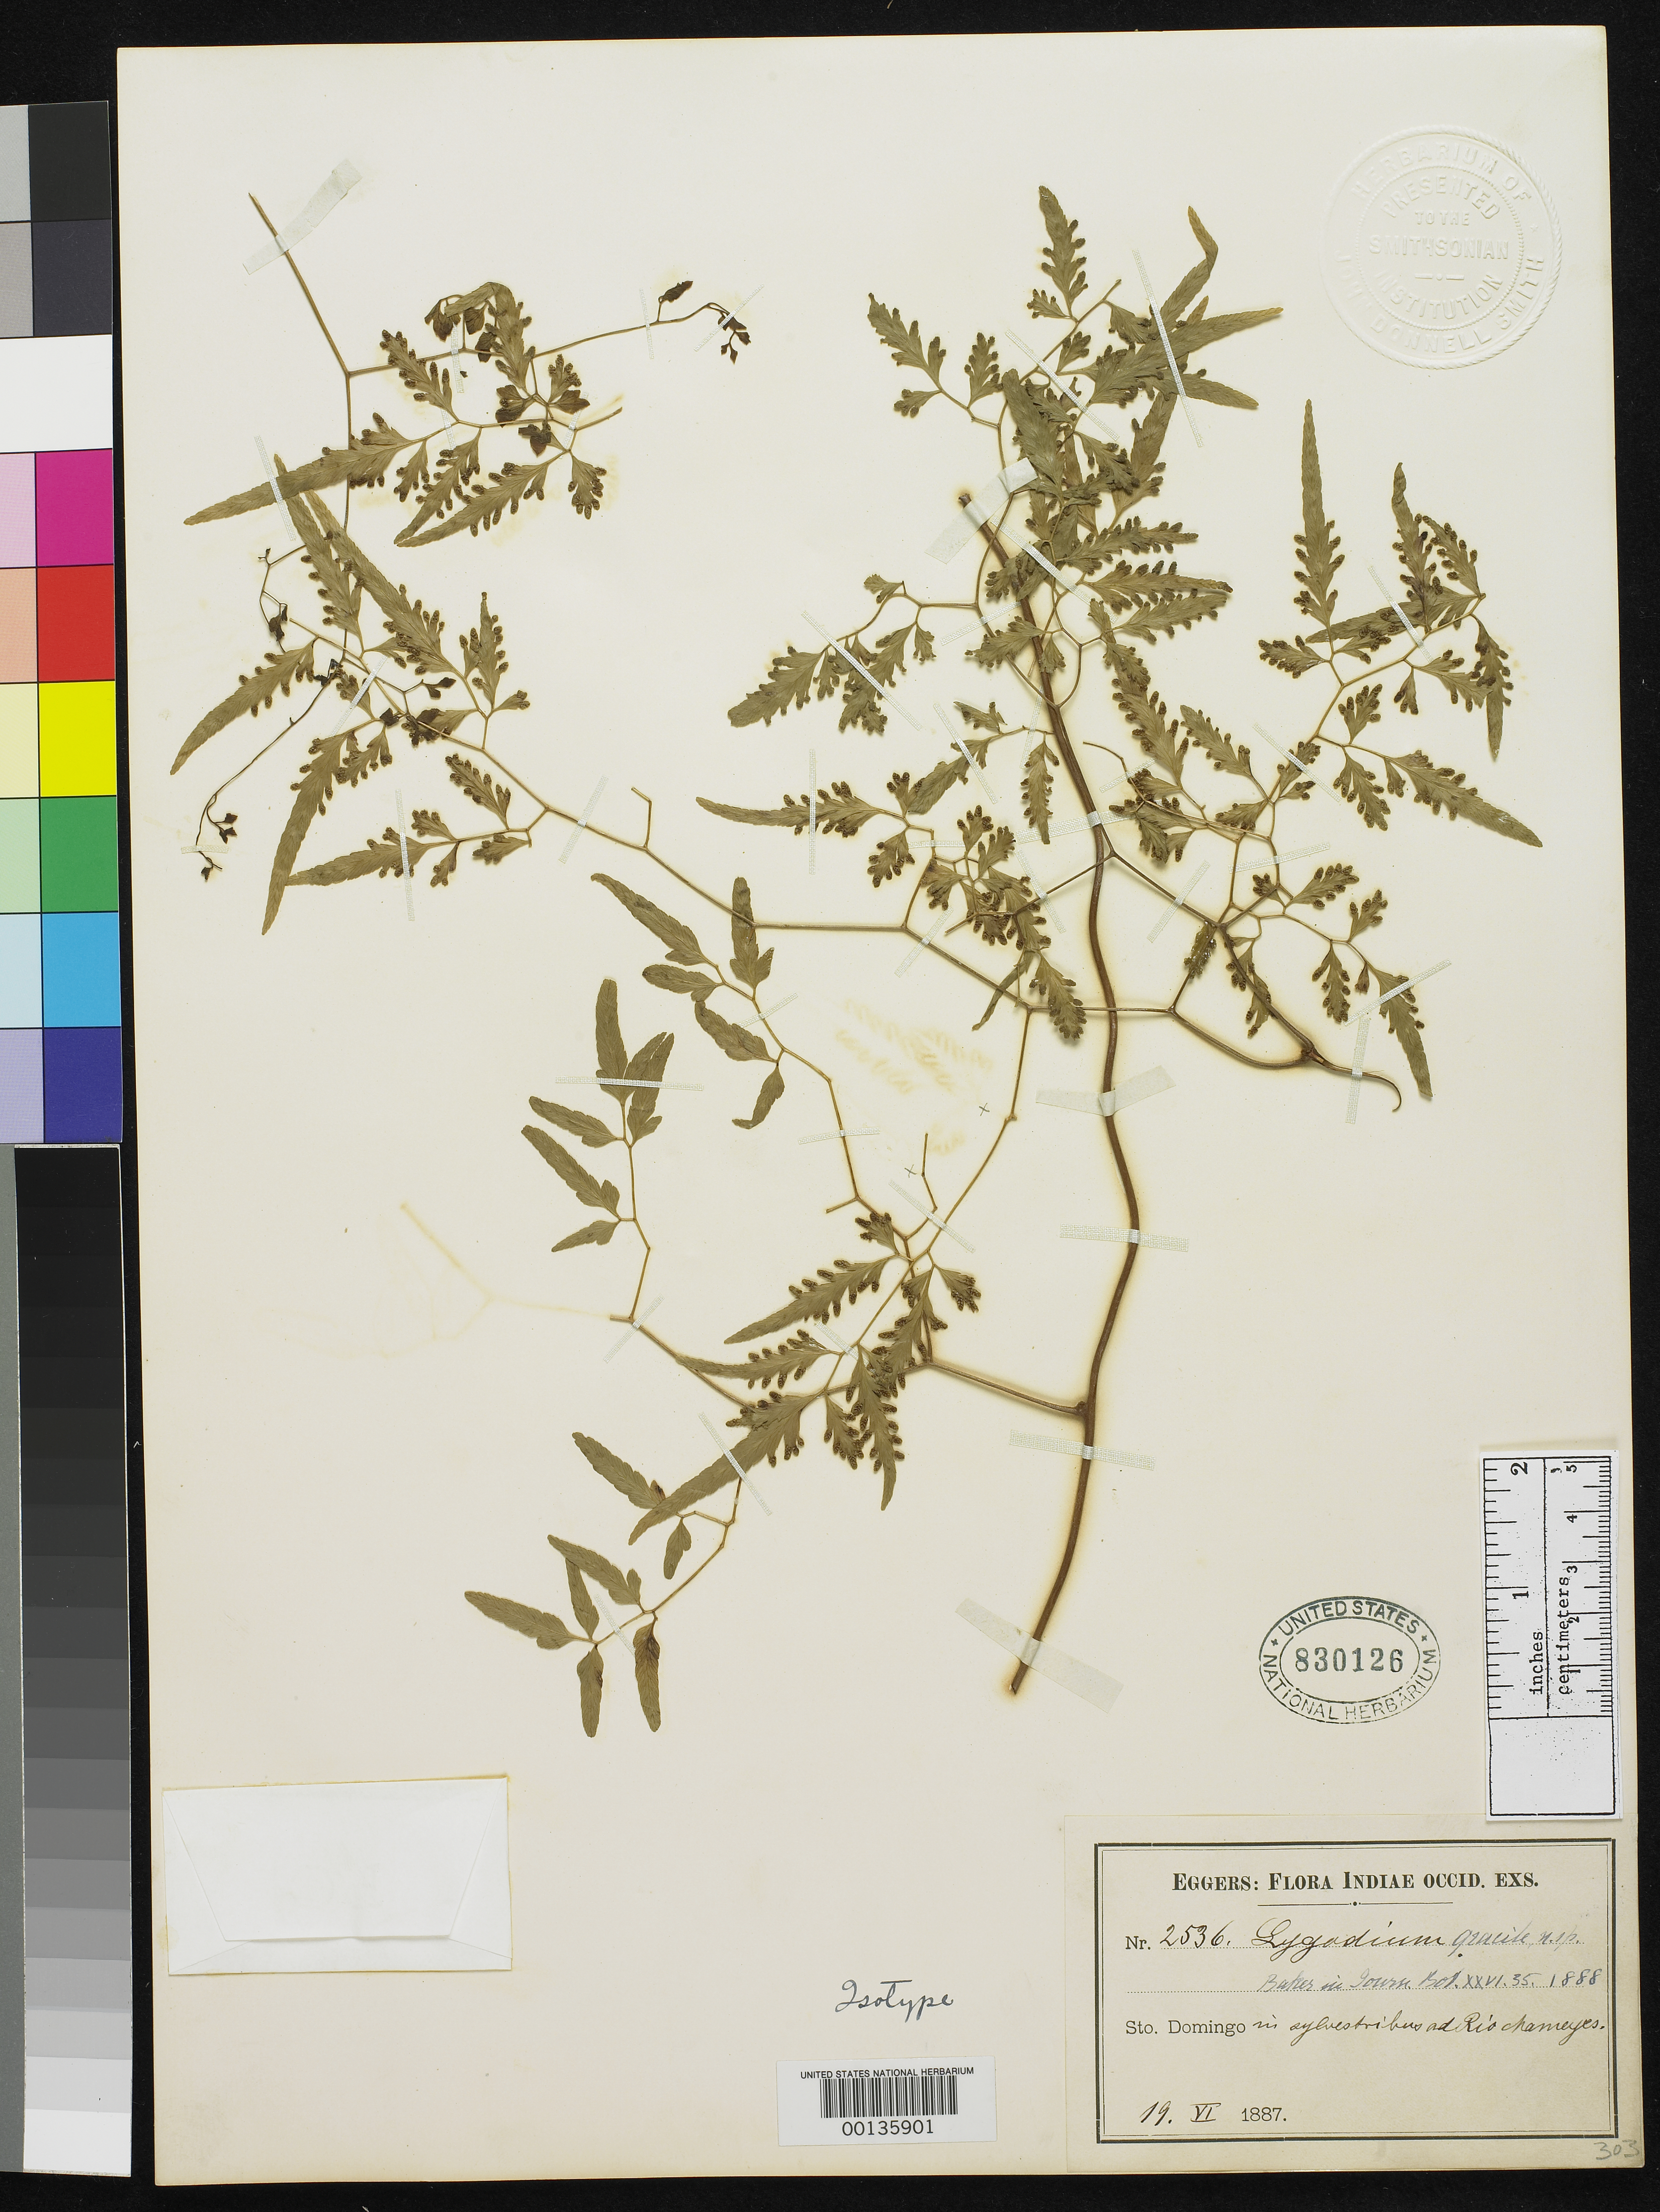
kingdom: Plantae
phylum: Tracheophyta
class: Polypodiopsida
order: Schizaeales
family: Lygodiaceae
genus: Lygodium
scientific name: Lygodium gracile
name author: Baker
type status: Type Collection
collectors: H. F. A. von Eggers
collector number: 2536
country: Dominican Republic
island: Hispaniola Island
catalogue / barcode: US 830126